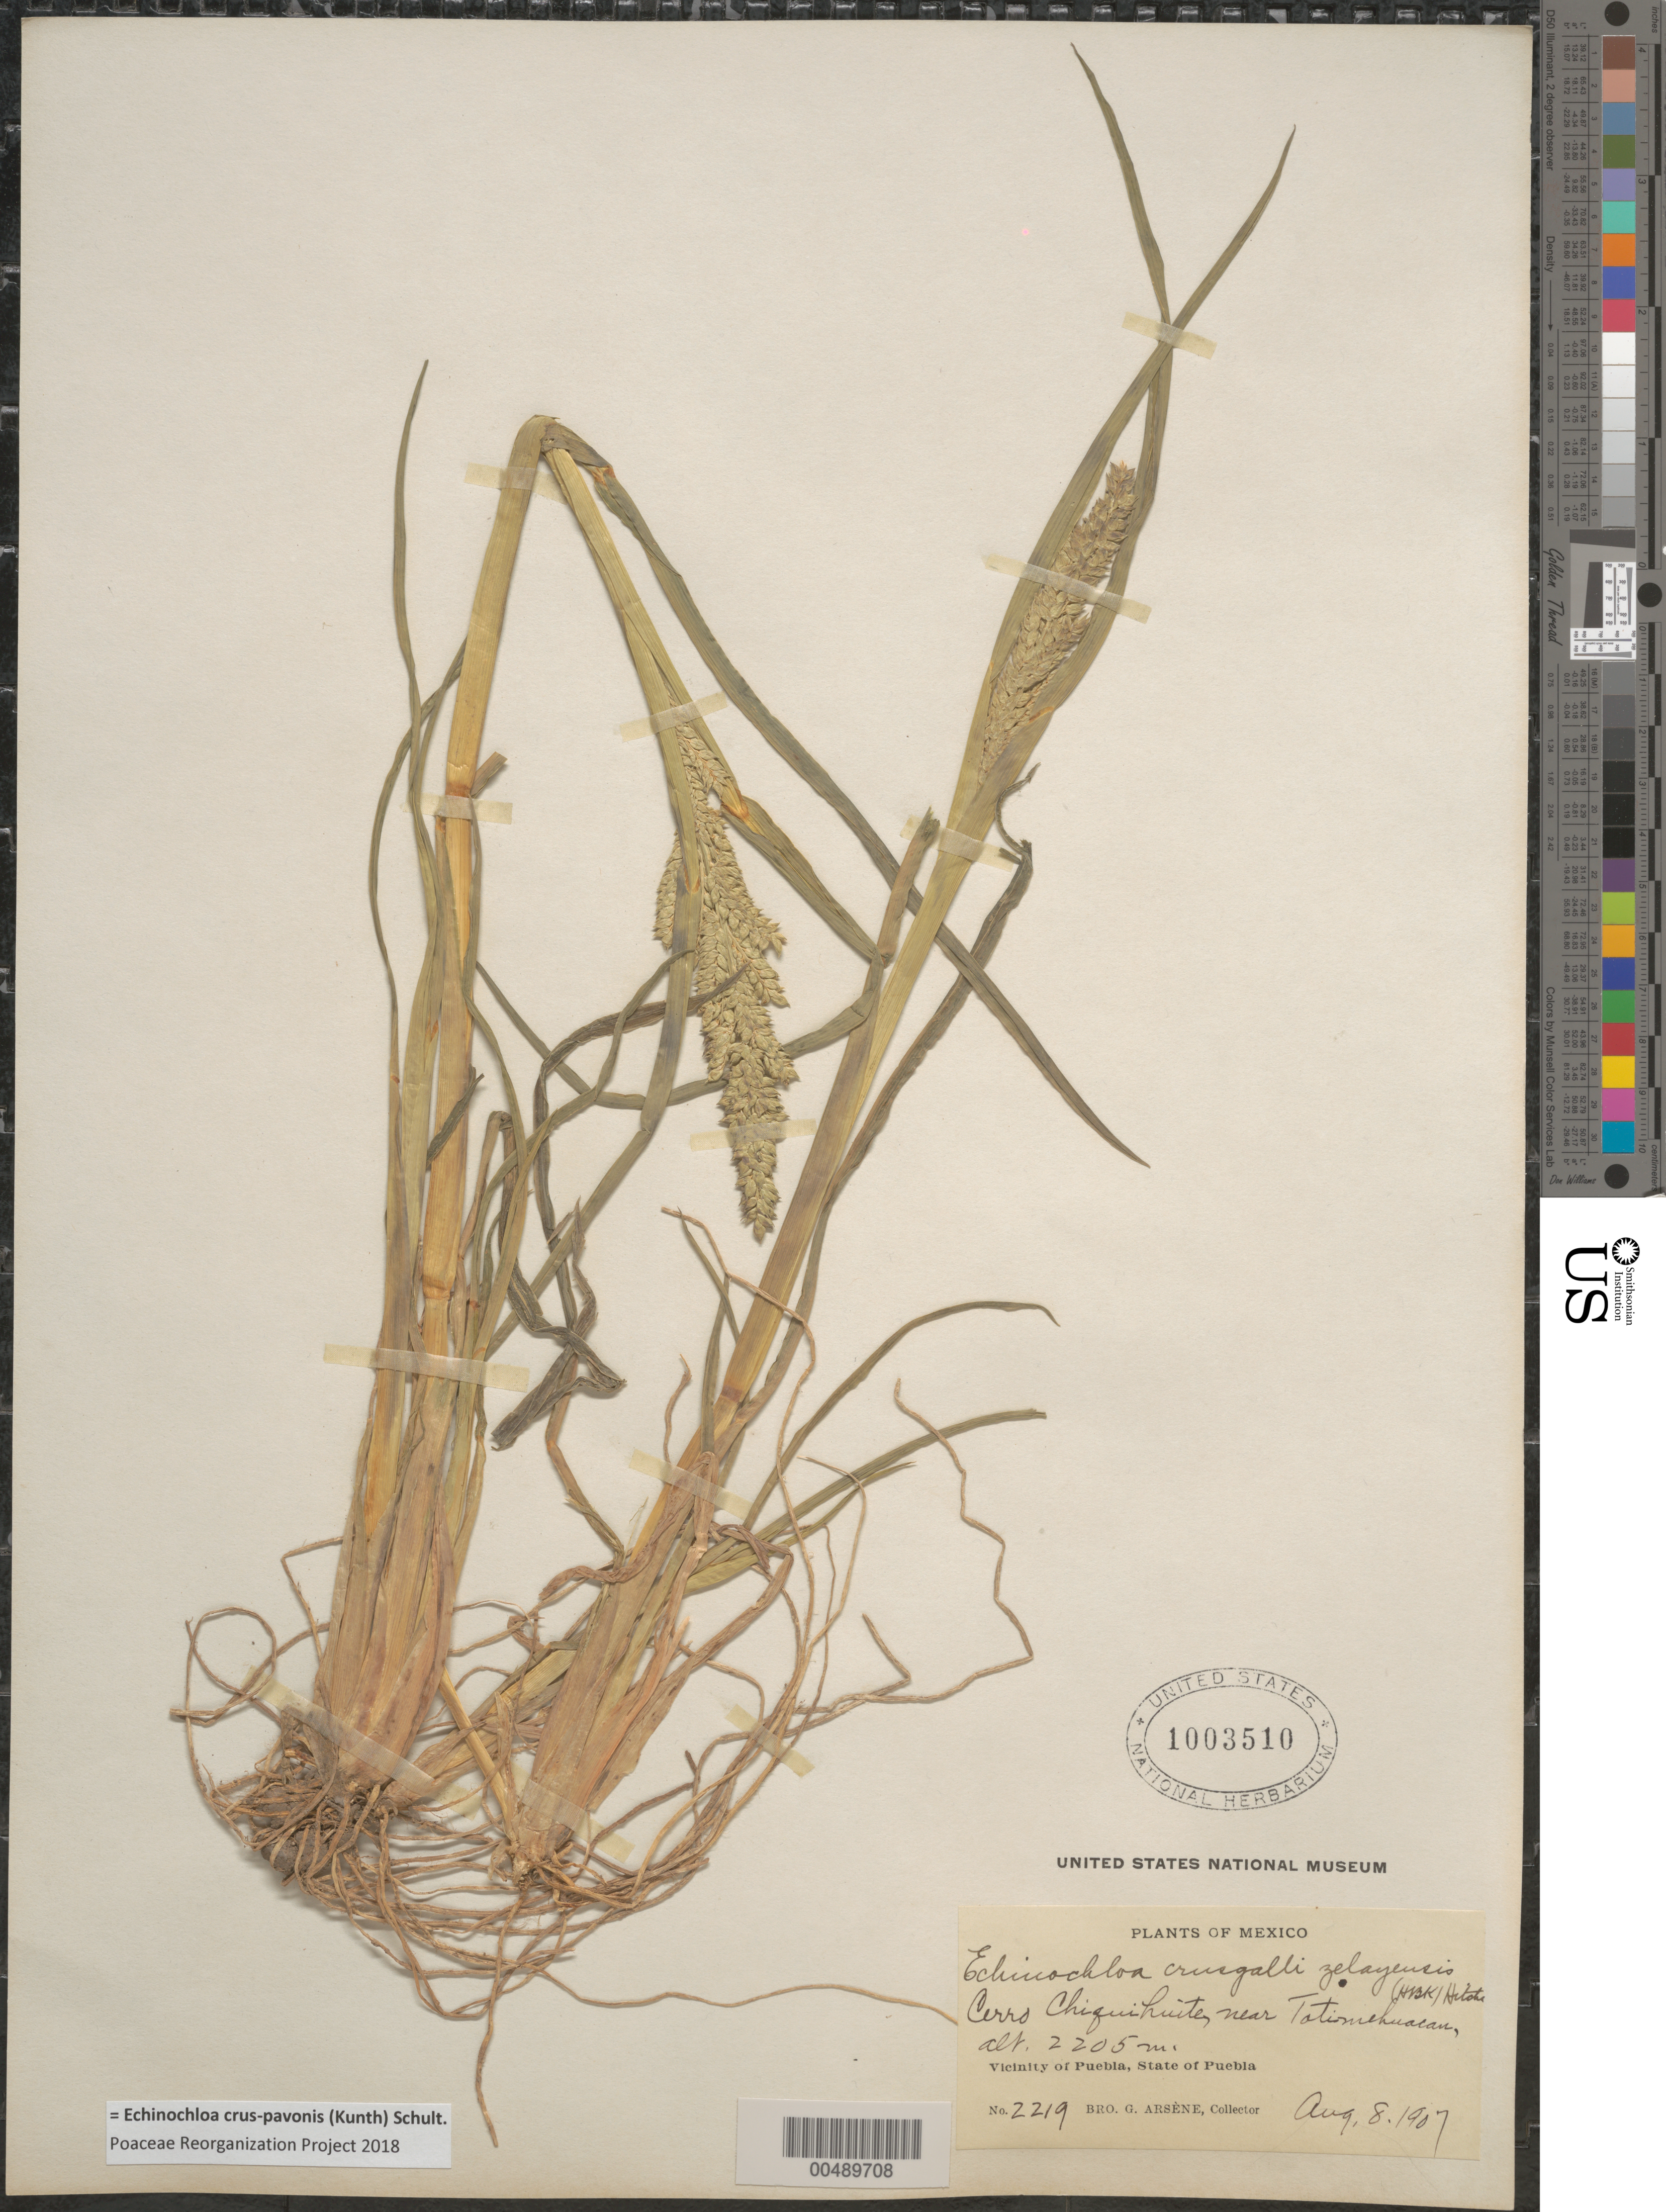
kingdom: Plantae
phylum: Tracheophyta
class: Liliopsida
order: Poales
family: Poaceae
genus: Echinochloa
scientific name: Echinochloa crus-pavonis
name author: (Kunth) Schult.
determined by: Poaceae Reorganization Project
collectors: Bro. G. Arsène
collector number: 2219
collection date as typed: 8 Aug 1907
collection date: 1907-08-08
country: Mexico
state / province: Puebla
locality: Vicinity of Puebla, Cerro Chiquihuite, near Totimehuacan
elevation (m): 2205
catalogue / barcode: US 1003510